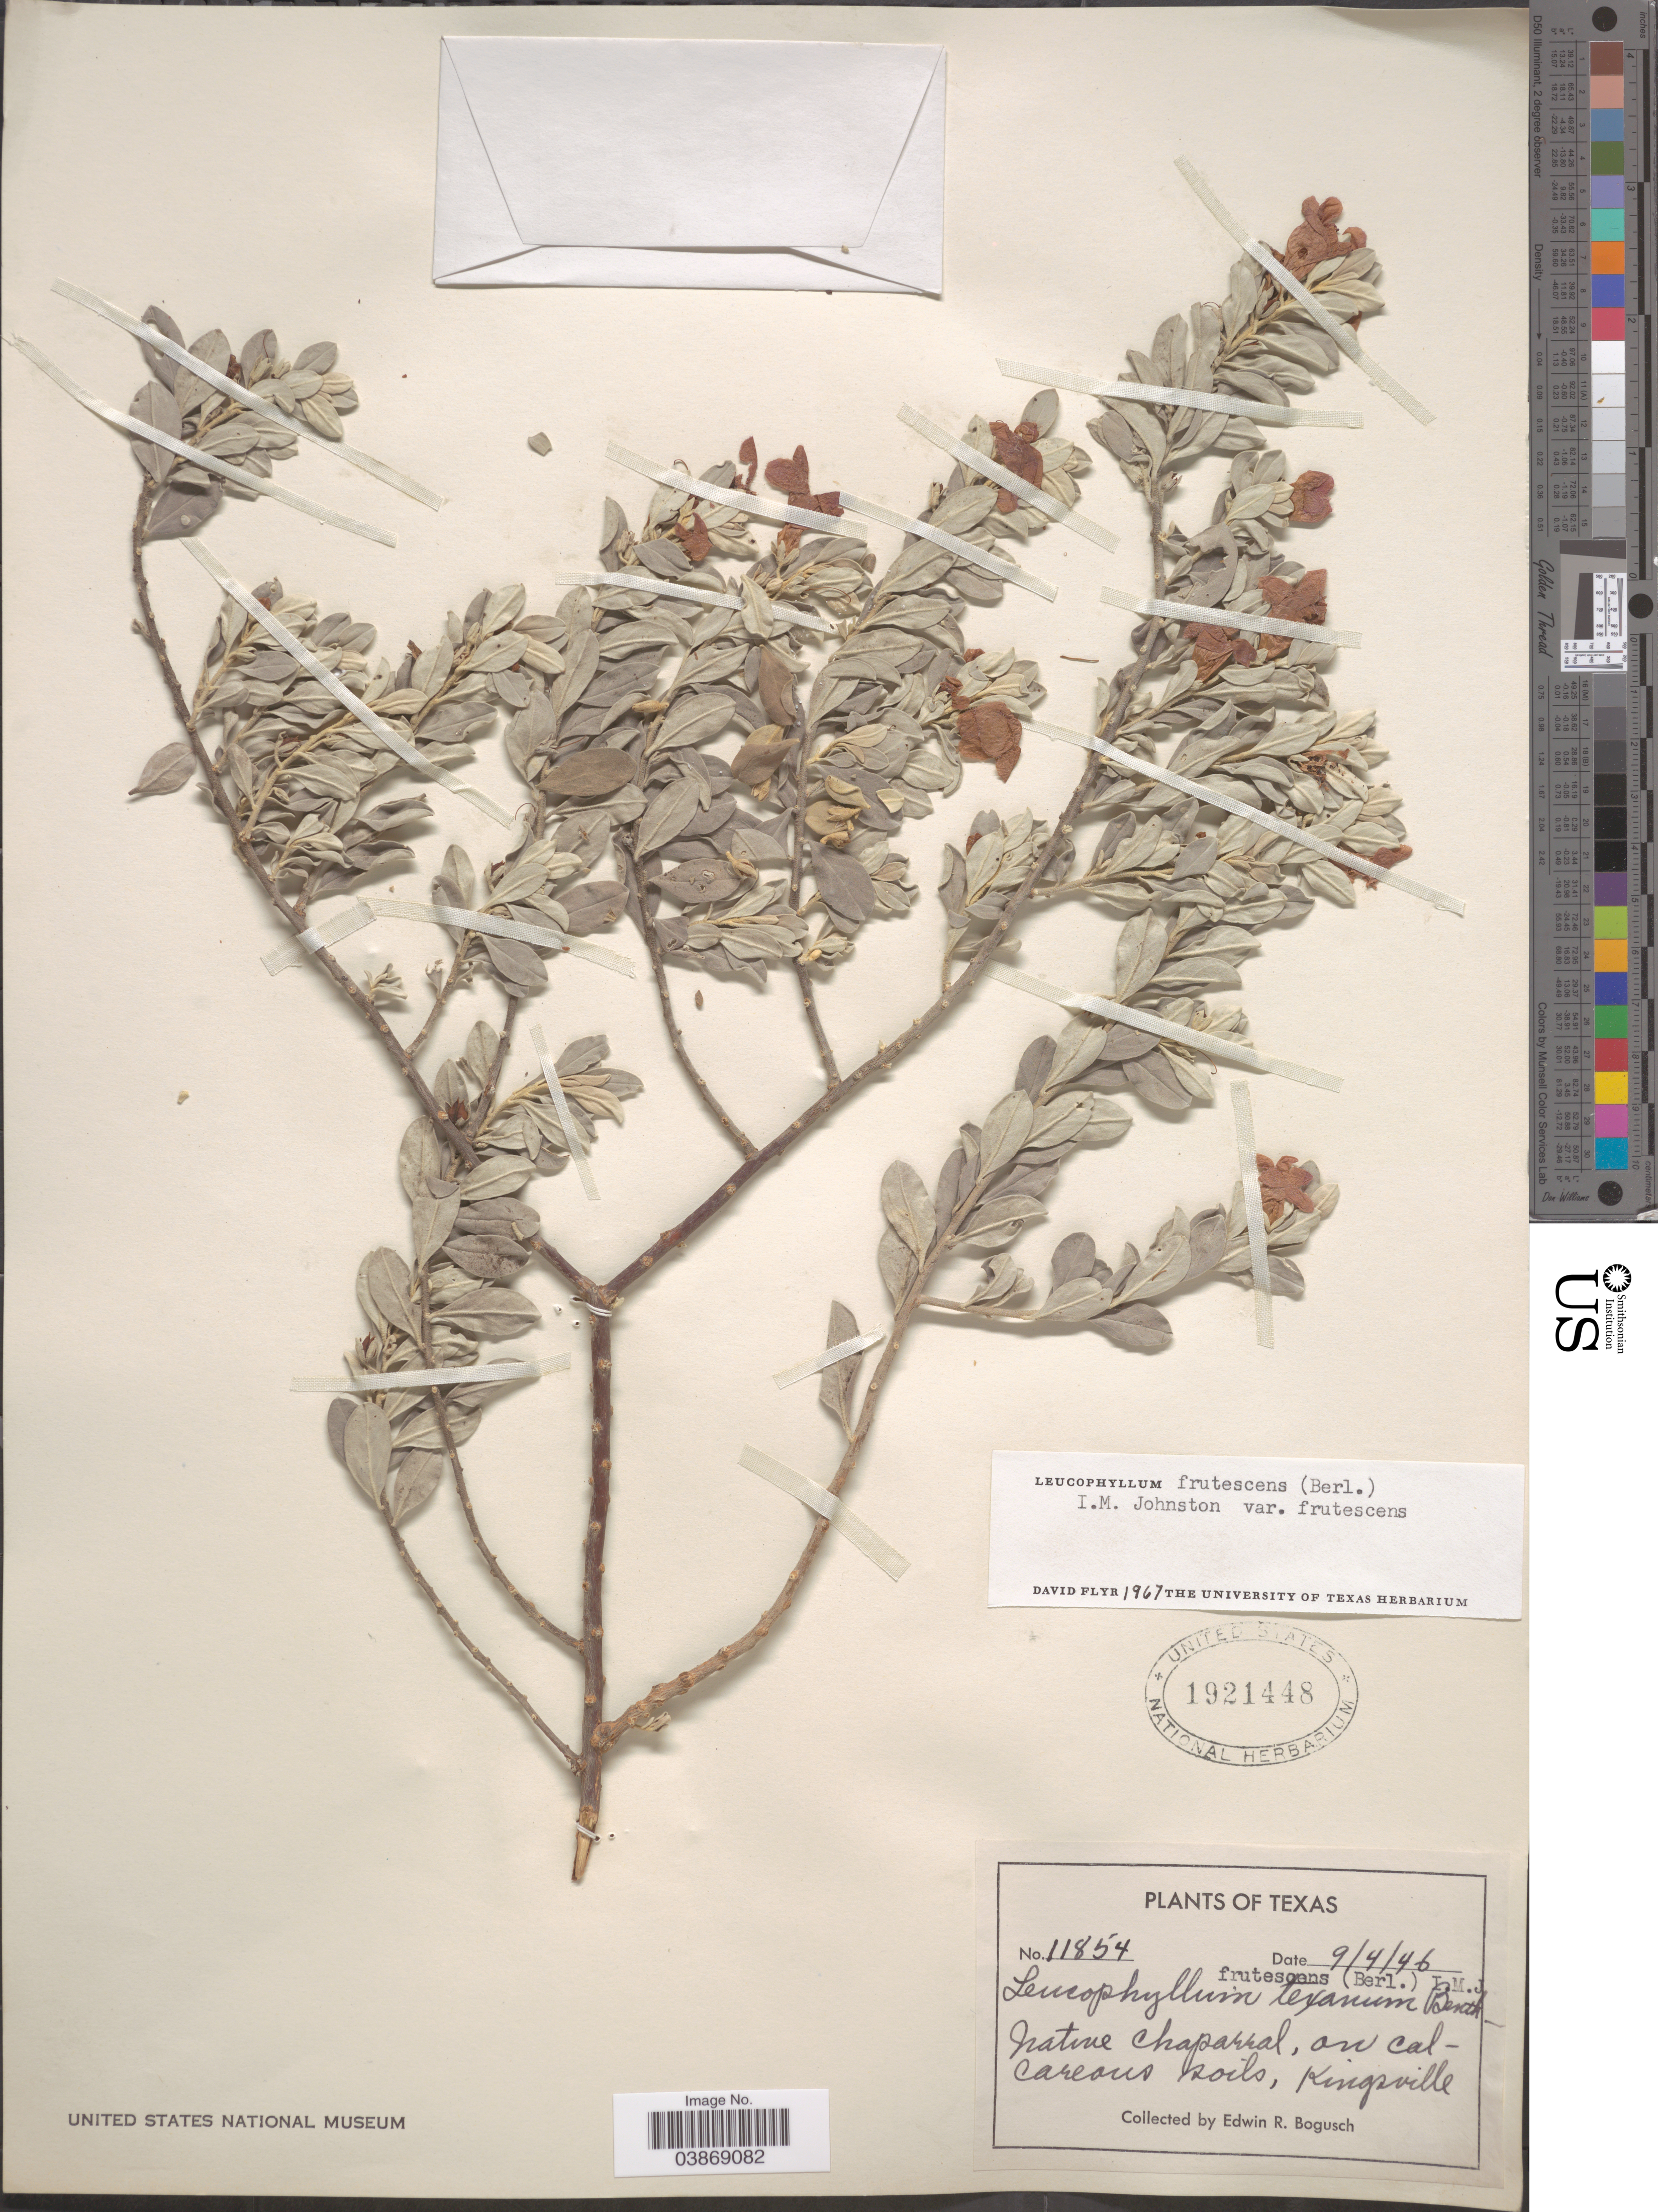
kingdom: Plantae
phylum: Tracheophyta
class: Magnoliopsida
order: Lamiales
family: Scrophulariaceae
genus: Leucophyllum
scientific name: Leucophyllum frutescens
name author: (Berland.) I.M. Johnst.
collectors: E. Bogusch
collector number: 11854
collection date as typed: Transcribed d/m/y: 4/9/46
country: United States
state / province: Texas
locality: Nature Chaparral, on calcareous soils, Kingsville.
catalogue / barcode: US 1921448